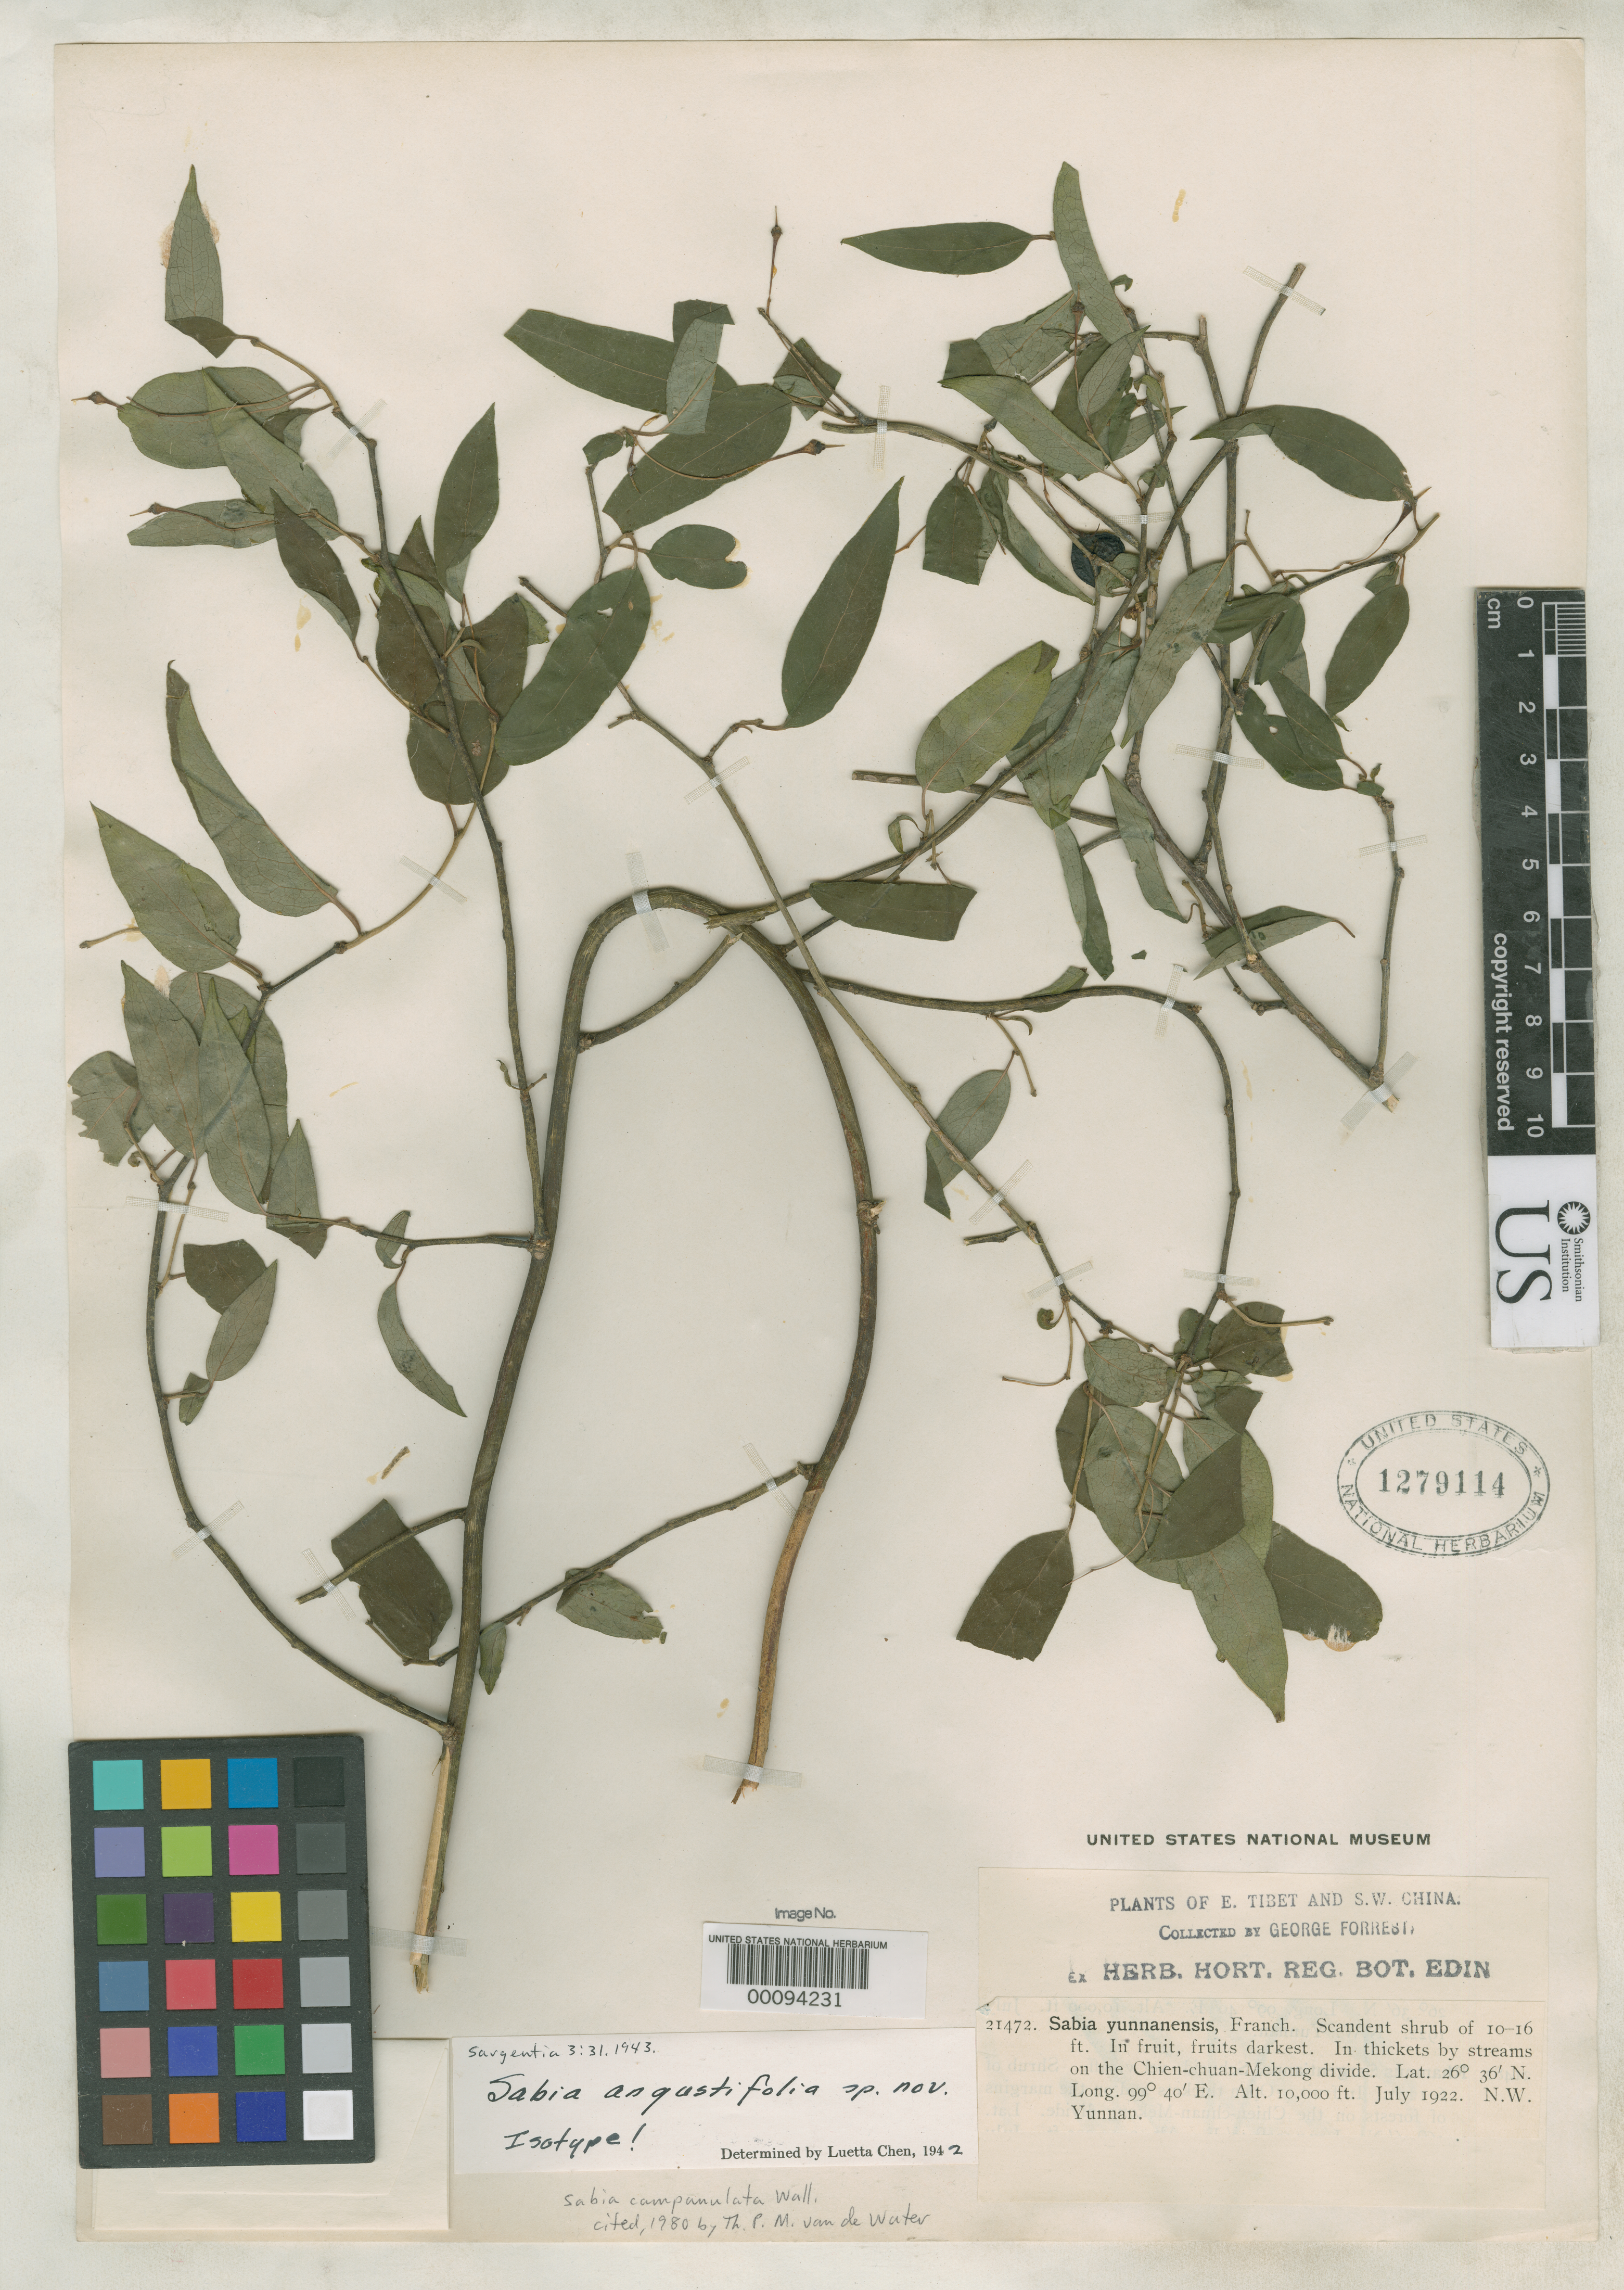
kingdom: Plantae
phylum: Tracheophyta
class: Magnoliopsida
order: Proteales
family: Sabiaceae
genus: Sabia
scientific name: Sabia angustifolia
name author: Luetta Chen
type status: Isotype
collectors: G. Forrest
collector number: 21472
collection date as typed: Jul 1922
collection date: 1922-07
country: China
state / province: Yunnan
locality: Chien-chuan-mekong Divide.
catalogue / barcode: US 1279114